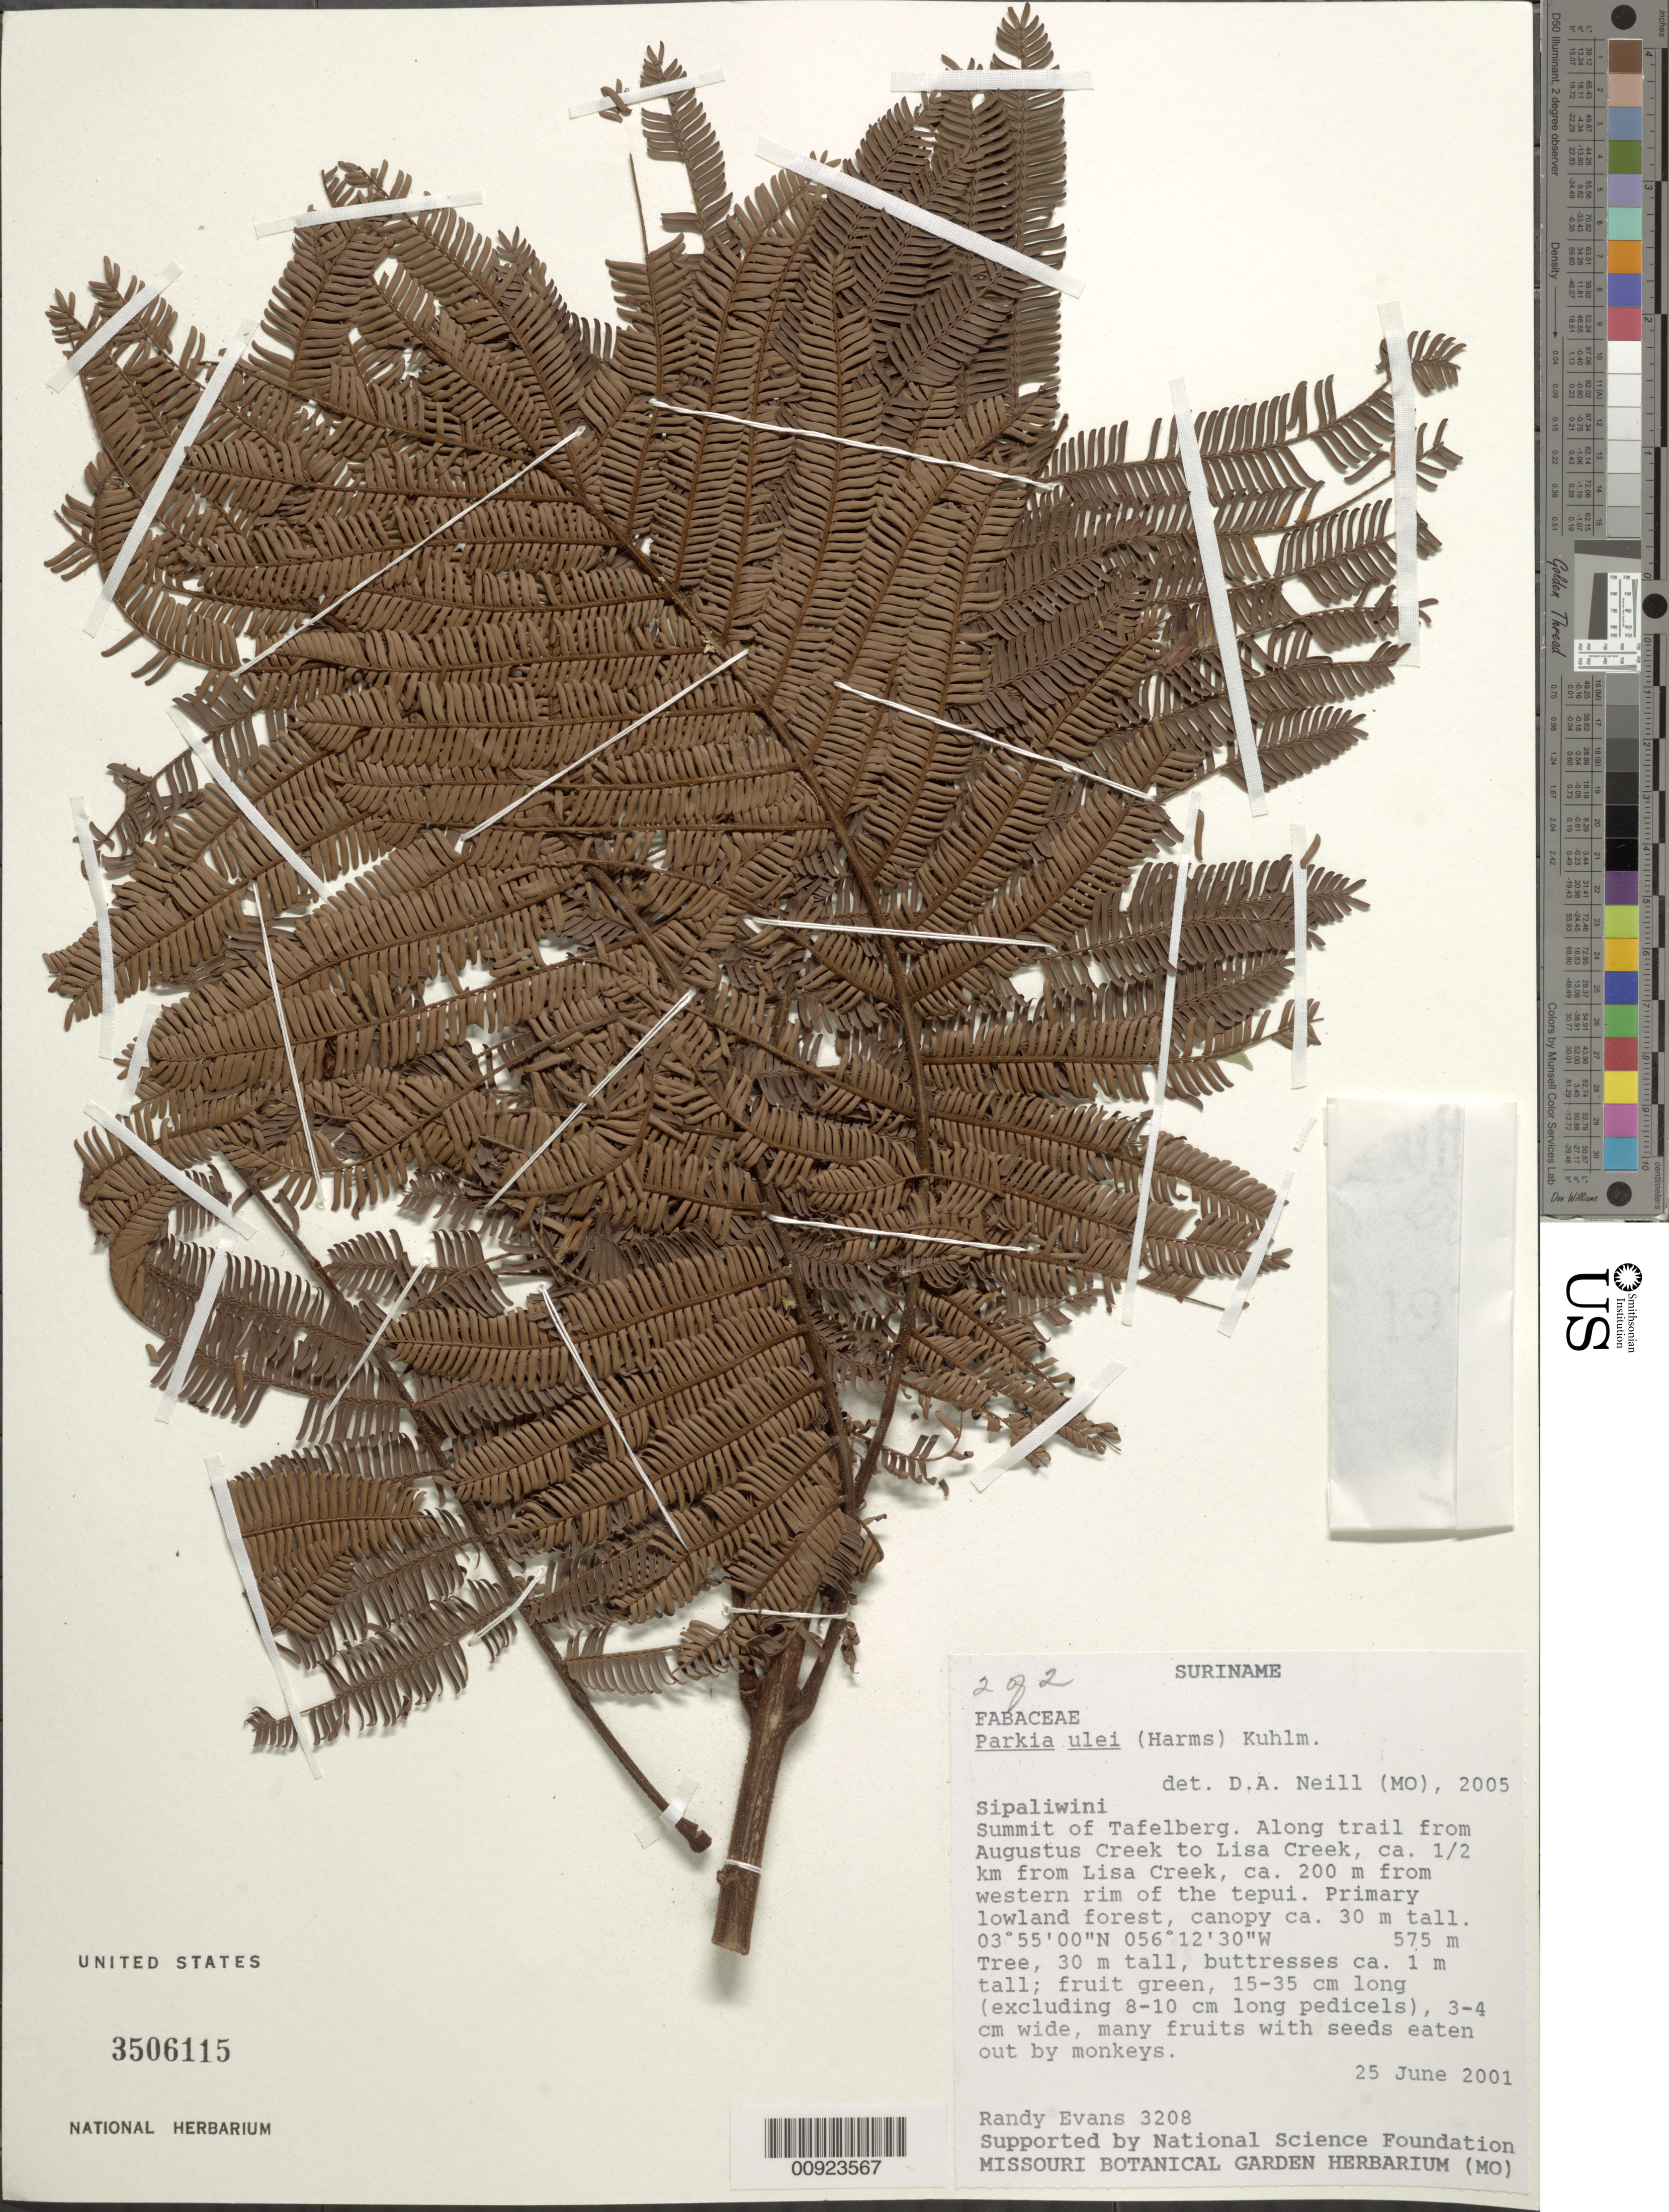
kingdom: Plantae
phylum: Tracheophyta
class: Magnoliopsida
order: Fabales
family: Fabaceae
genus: Parkia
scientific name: Parkia ulei var. ulei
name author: Kuhlm.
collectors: R. Evans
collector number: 3208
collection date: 2001-06-25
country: Suriname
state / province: Sipaliwini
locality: Sipaliwini, Summit of Tafelberg. Along trail from Augustus Creek to Lisa Creek, ca ± km from Lisa Creek , ca. 200 m from western rim of the tepui.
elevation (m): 575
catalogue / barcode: US 3506115